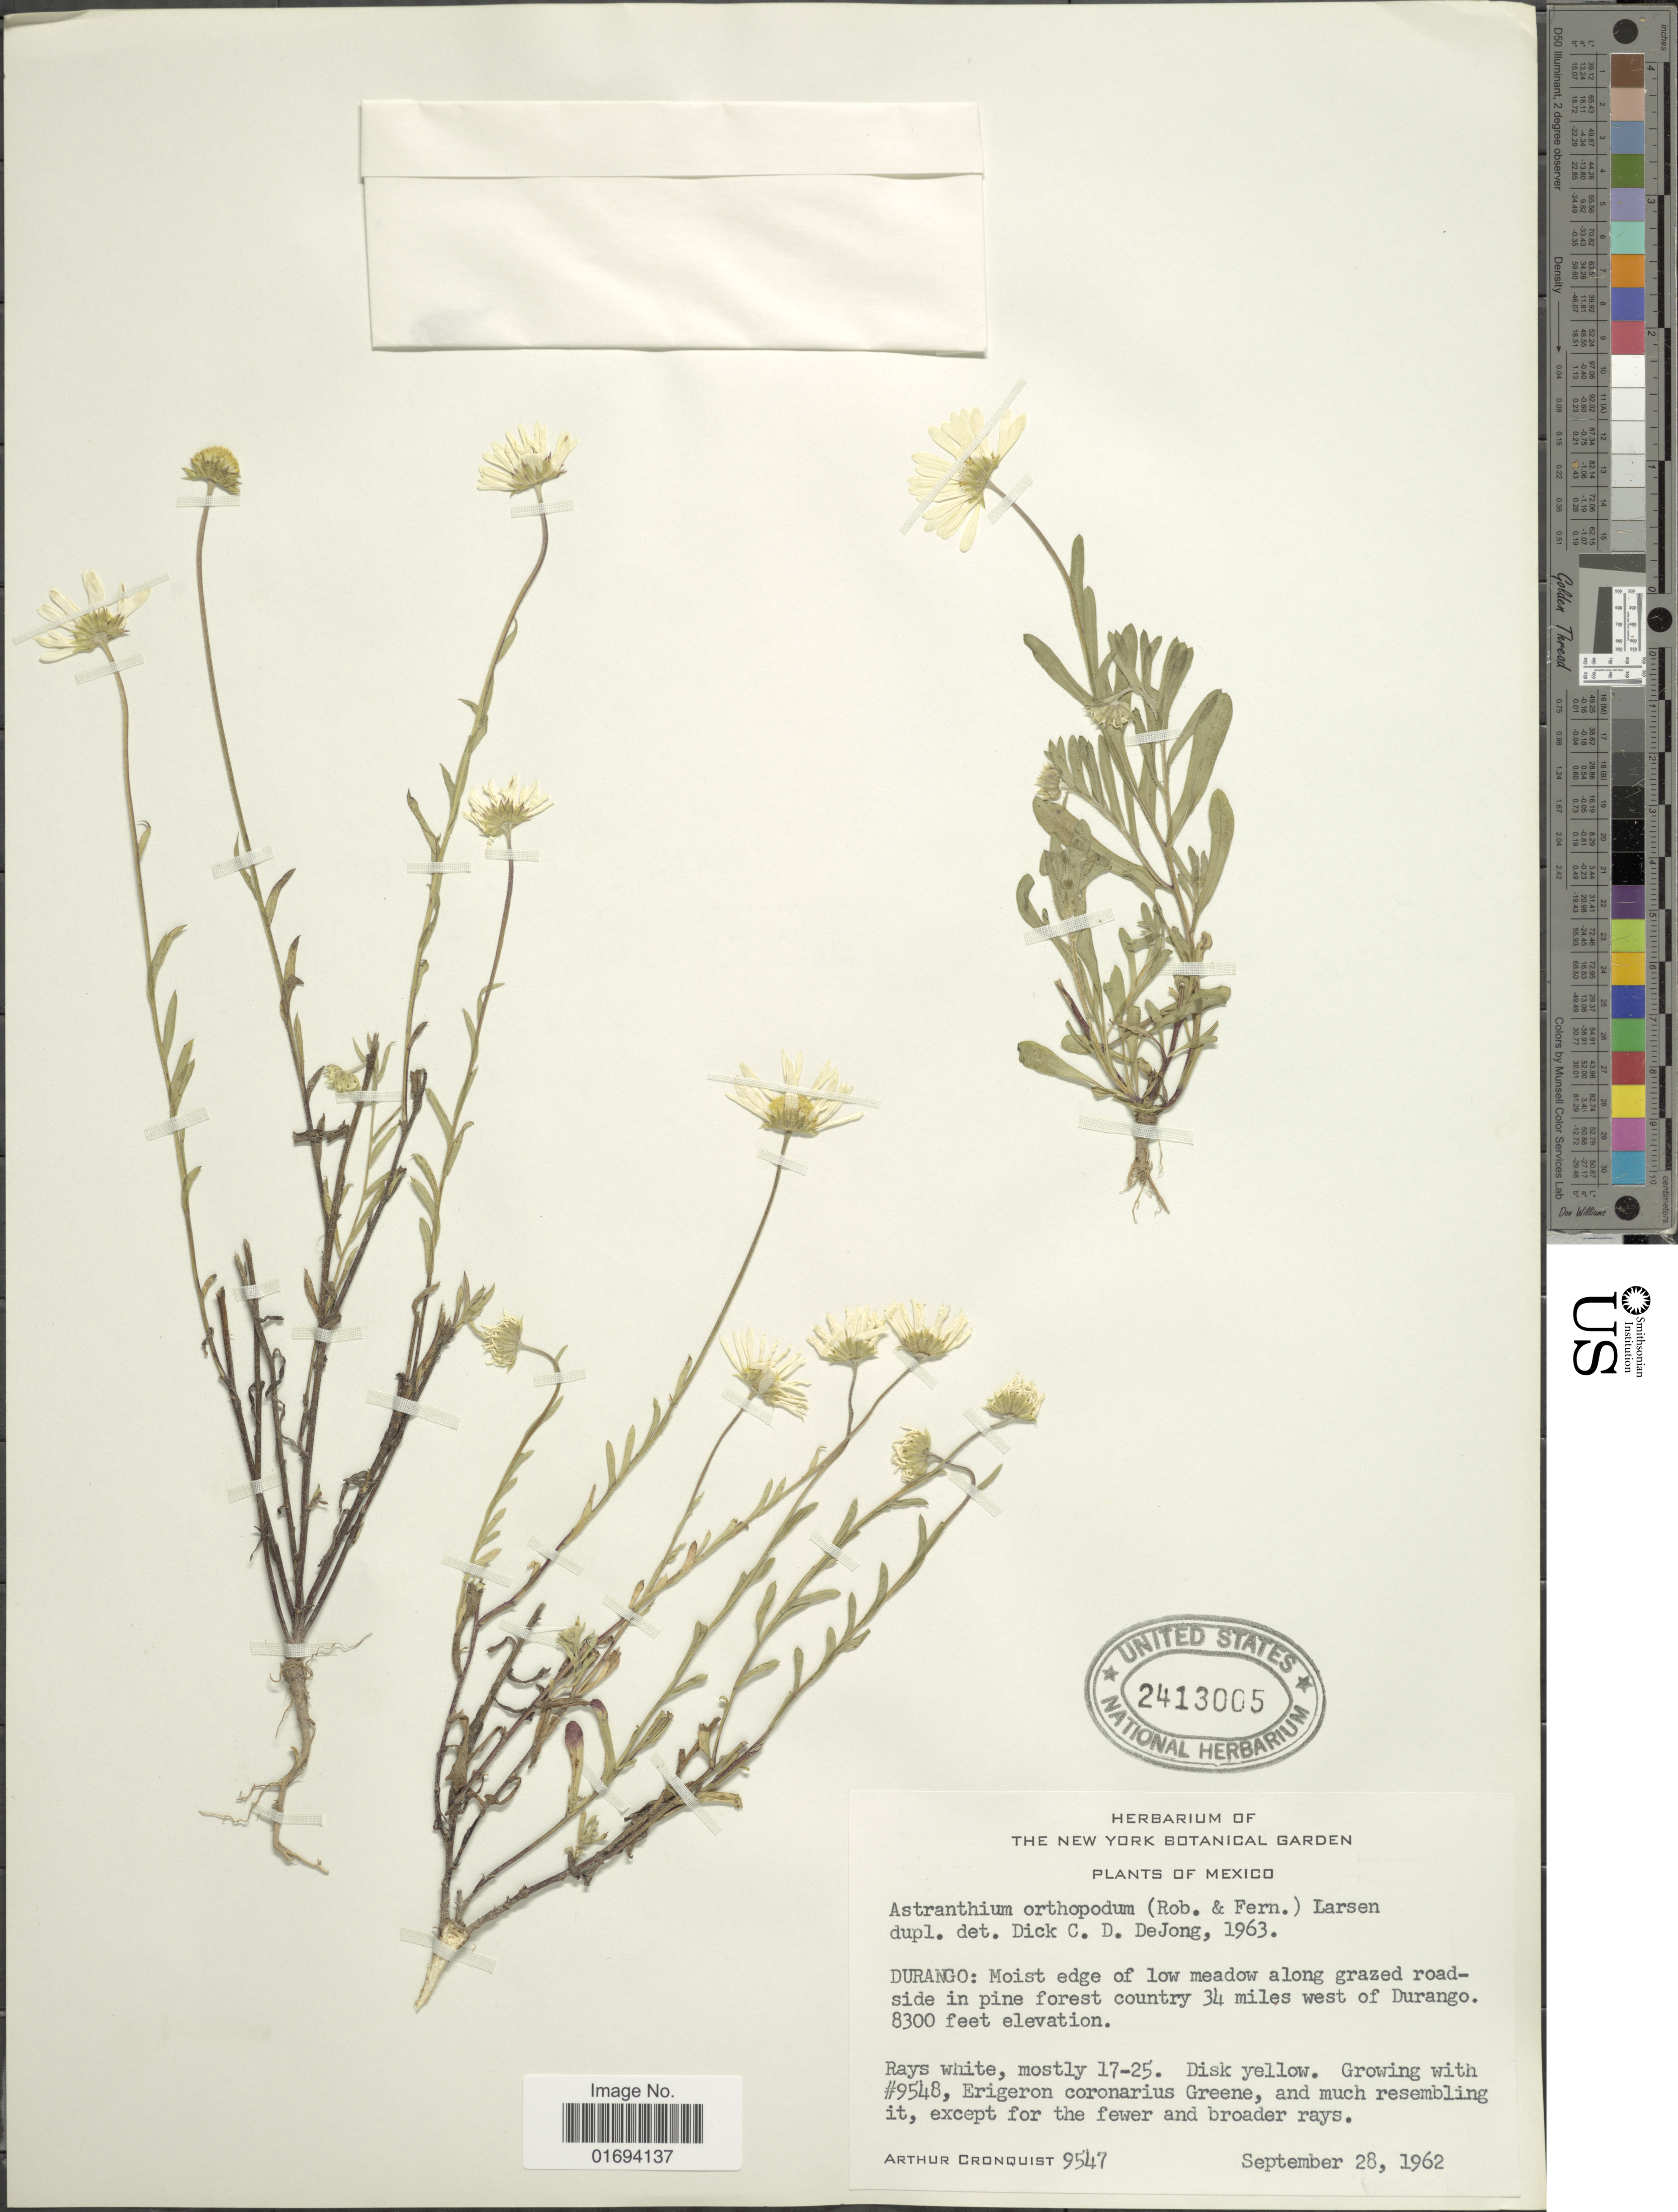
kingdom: Plantae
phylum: Tracheophyta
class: Magnoliopsida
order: Asterales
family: Asteraceae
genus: Astranthium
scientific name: Astranthium orthopodum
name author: (B.L. Rob.) Larsen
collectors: A. J. Cronquist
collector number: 9547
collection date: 1962-09-28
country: Mexico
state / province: Durango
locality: Along grazed roadside in pine forest country 34 miles west of Durango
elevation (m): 2530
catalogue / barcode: US 2413005